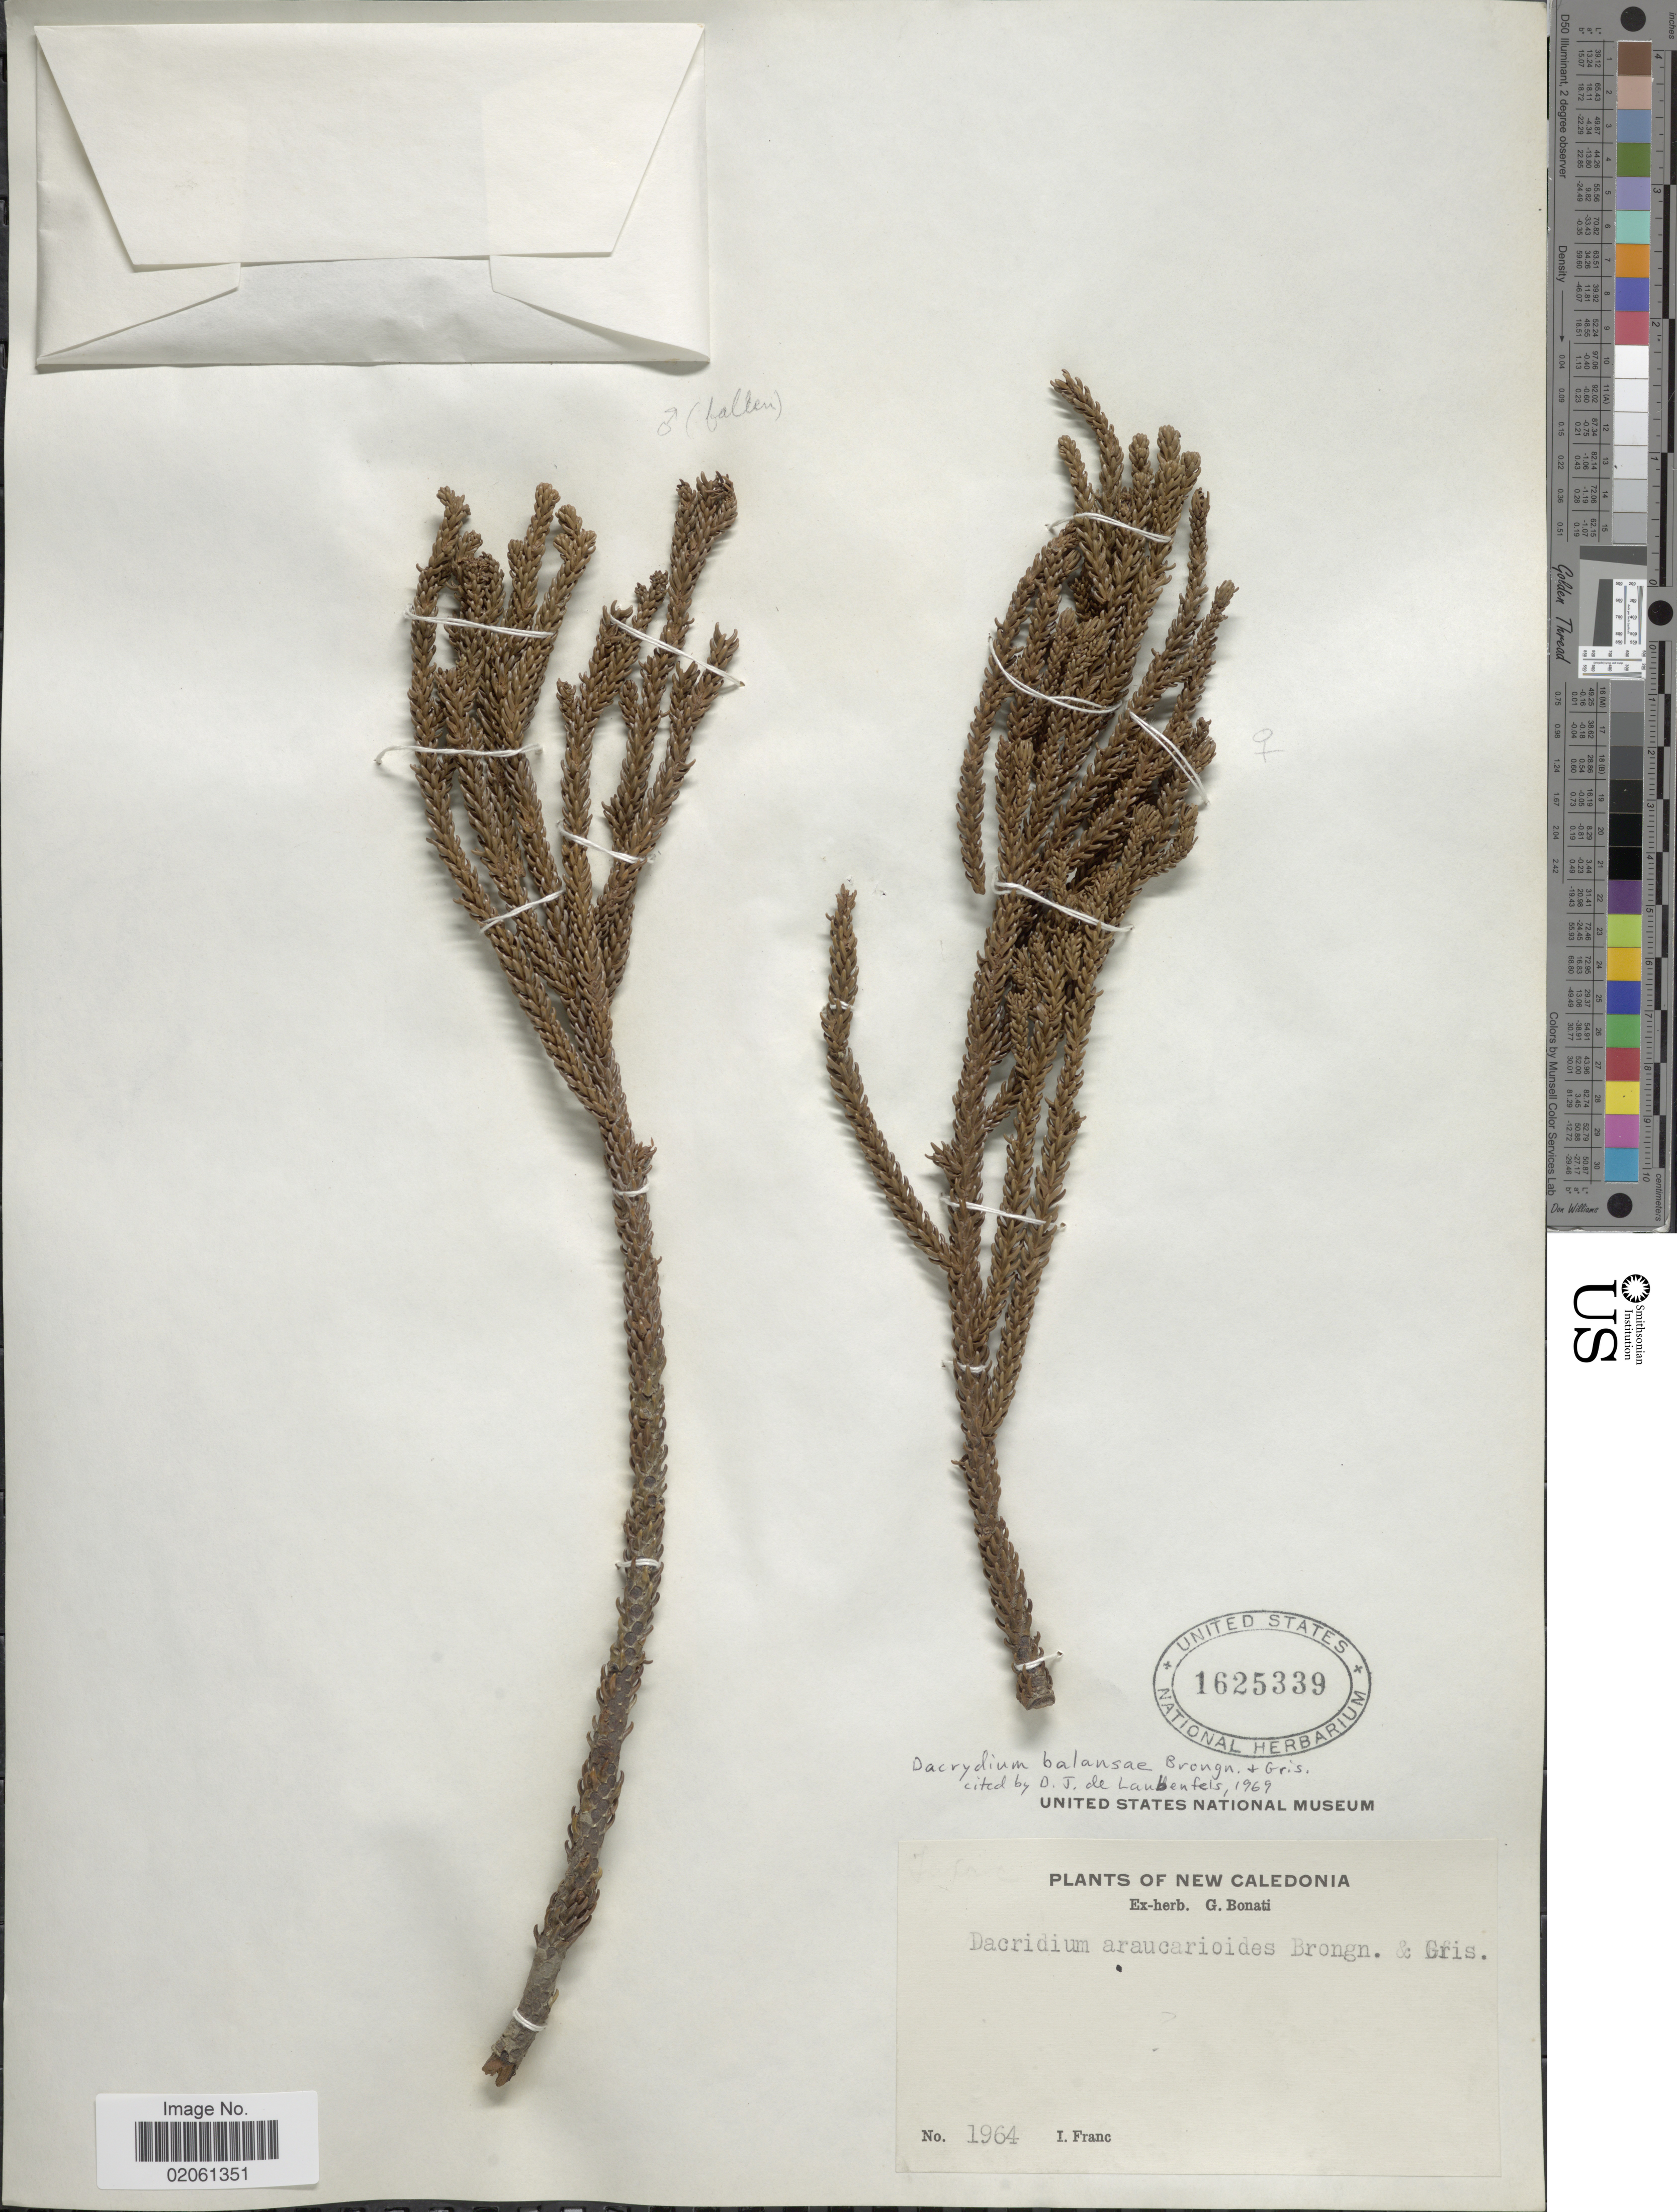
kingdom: Plantae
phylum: Tracheophyta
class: Pinopsida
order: Pinales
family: Podocarpaceae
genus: Dacrydium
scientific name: Dacrydium balansae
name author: Brongn. & Gris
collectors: I. Franc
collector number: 1964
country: New Caledonia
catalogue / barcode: US 1625339